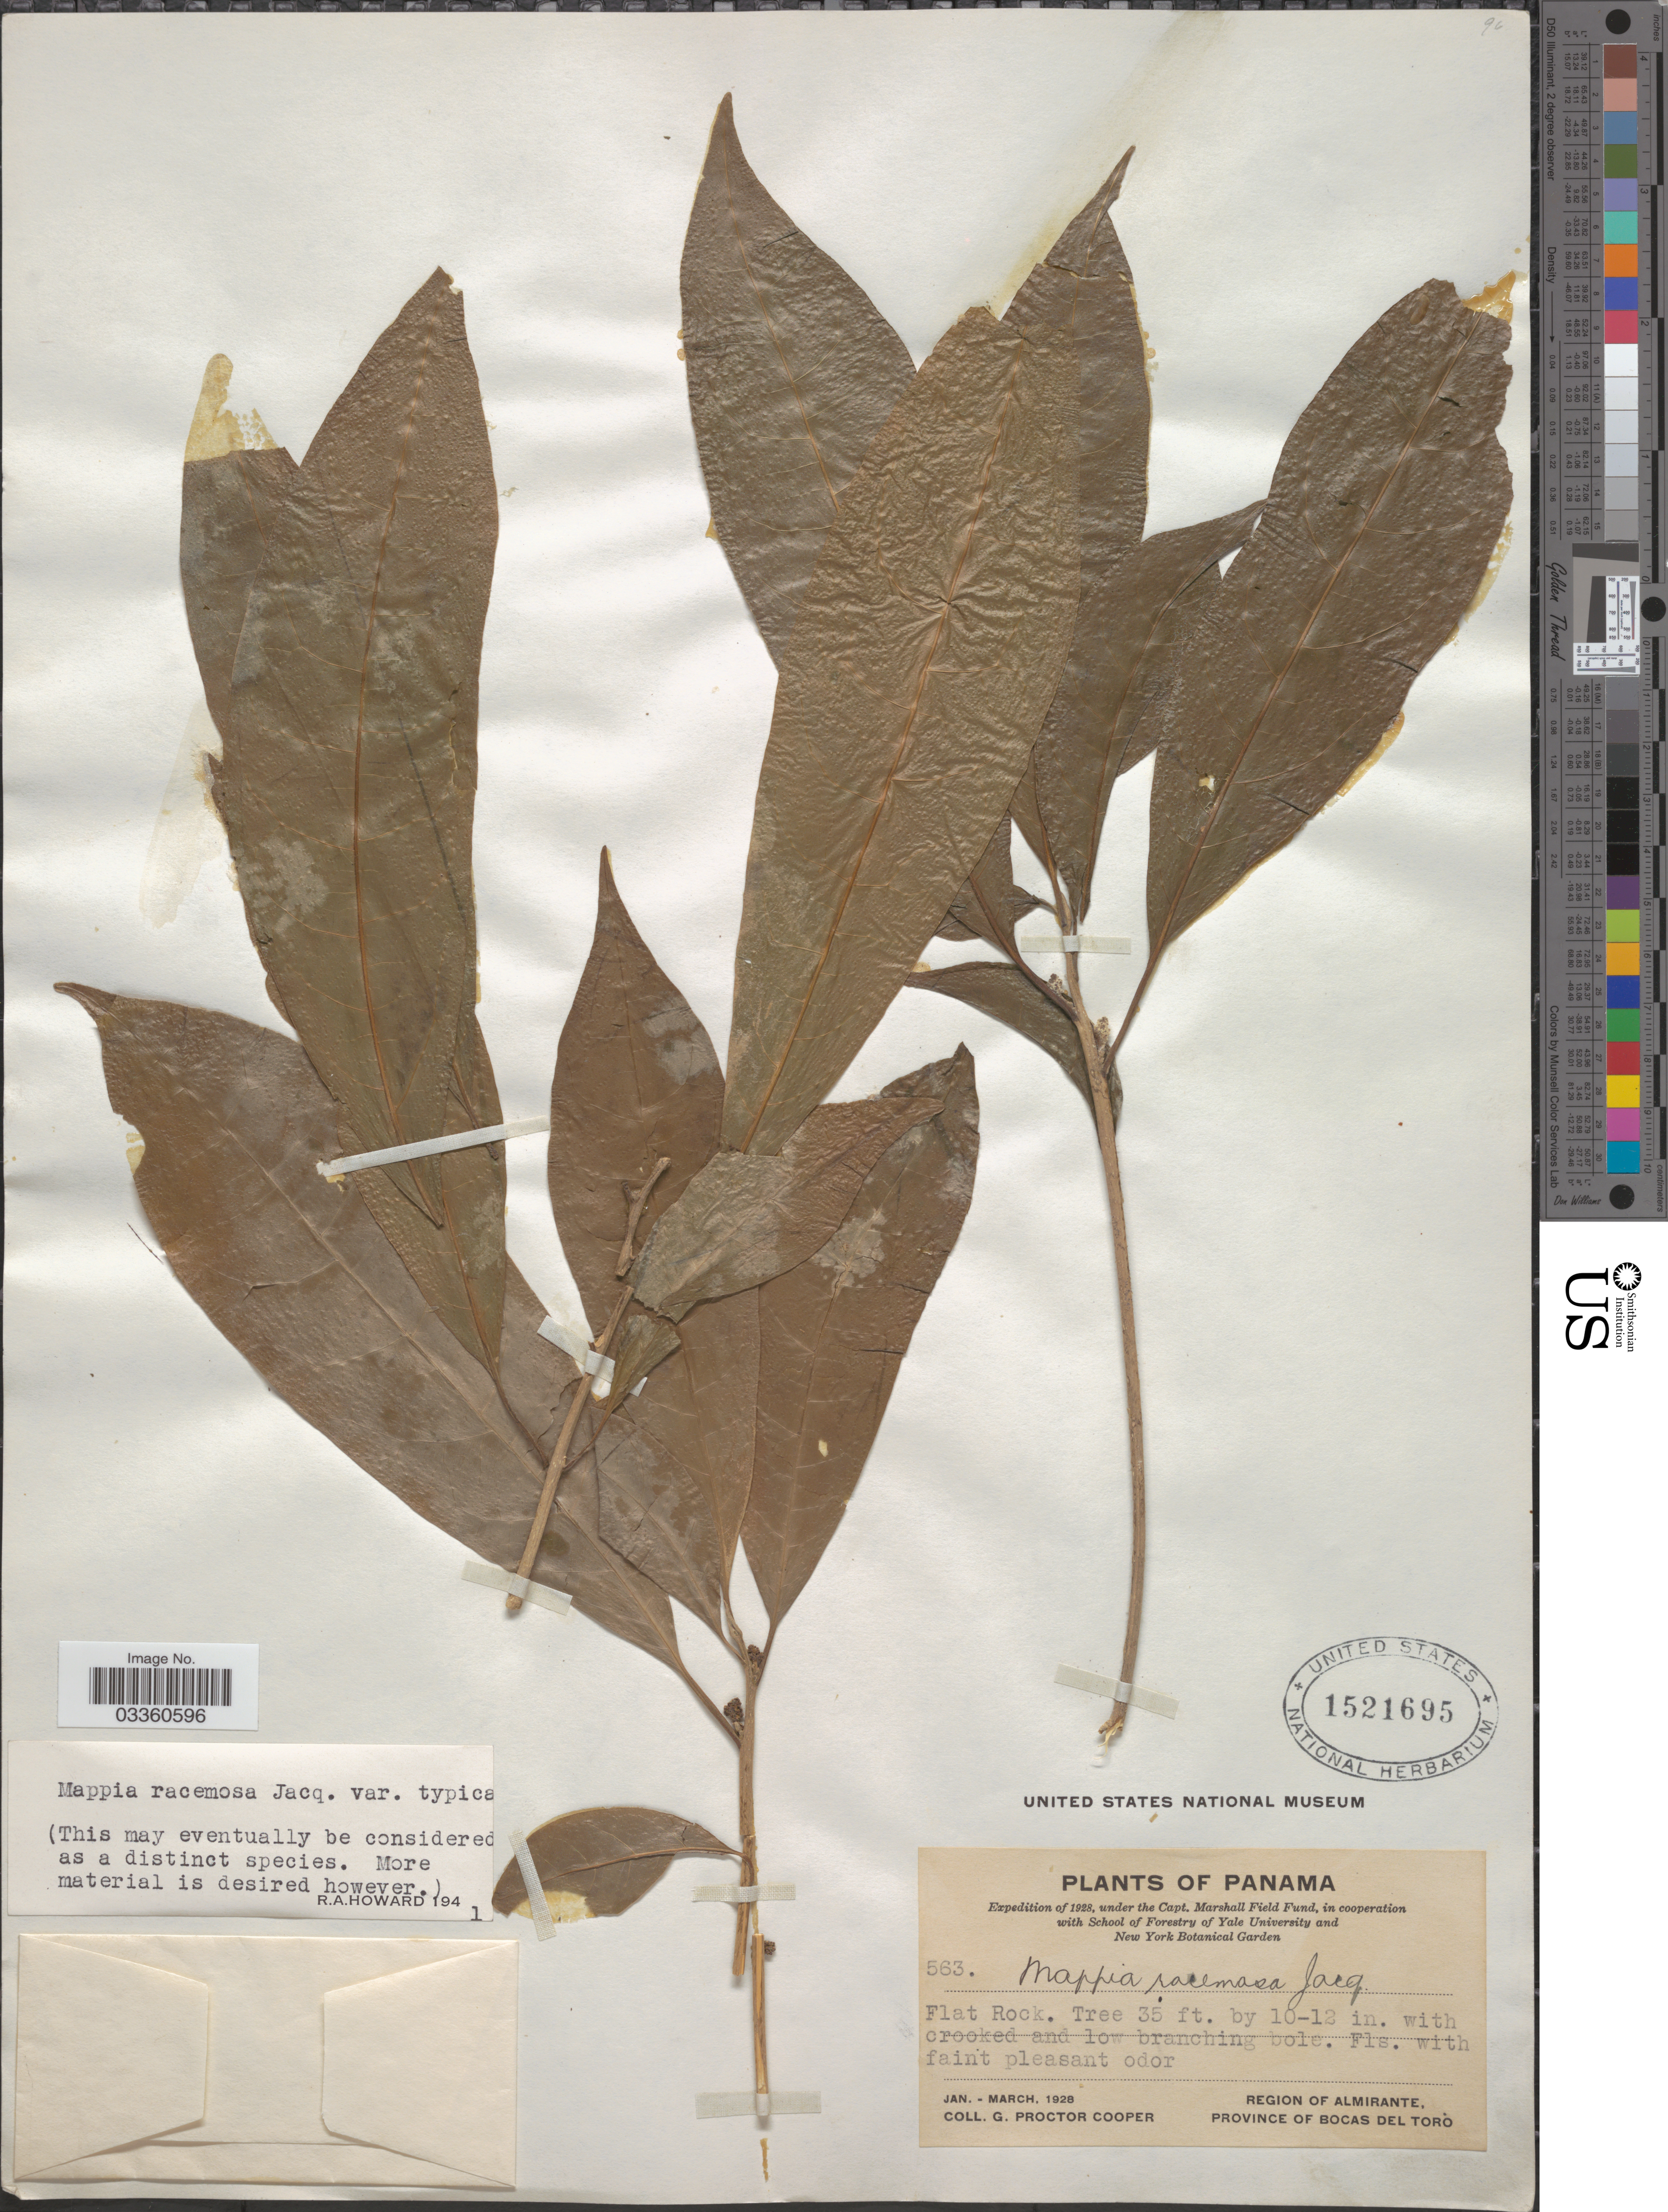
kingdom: Plantae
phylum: Tracheophyta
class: Magnoliopsida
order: Icacinales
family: Icacinaceae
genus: Mappia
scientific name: Mappia racemosa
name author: Jacq.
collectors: G. Cooper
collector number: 563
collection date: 1928-01/1928-03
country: Panama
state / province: Bocas del Toro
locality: Region of Almirante.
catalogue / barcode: US 1521695